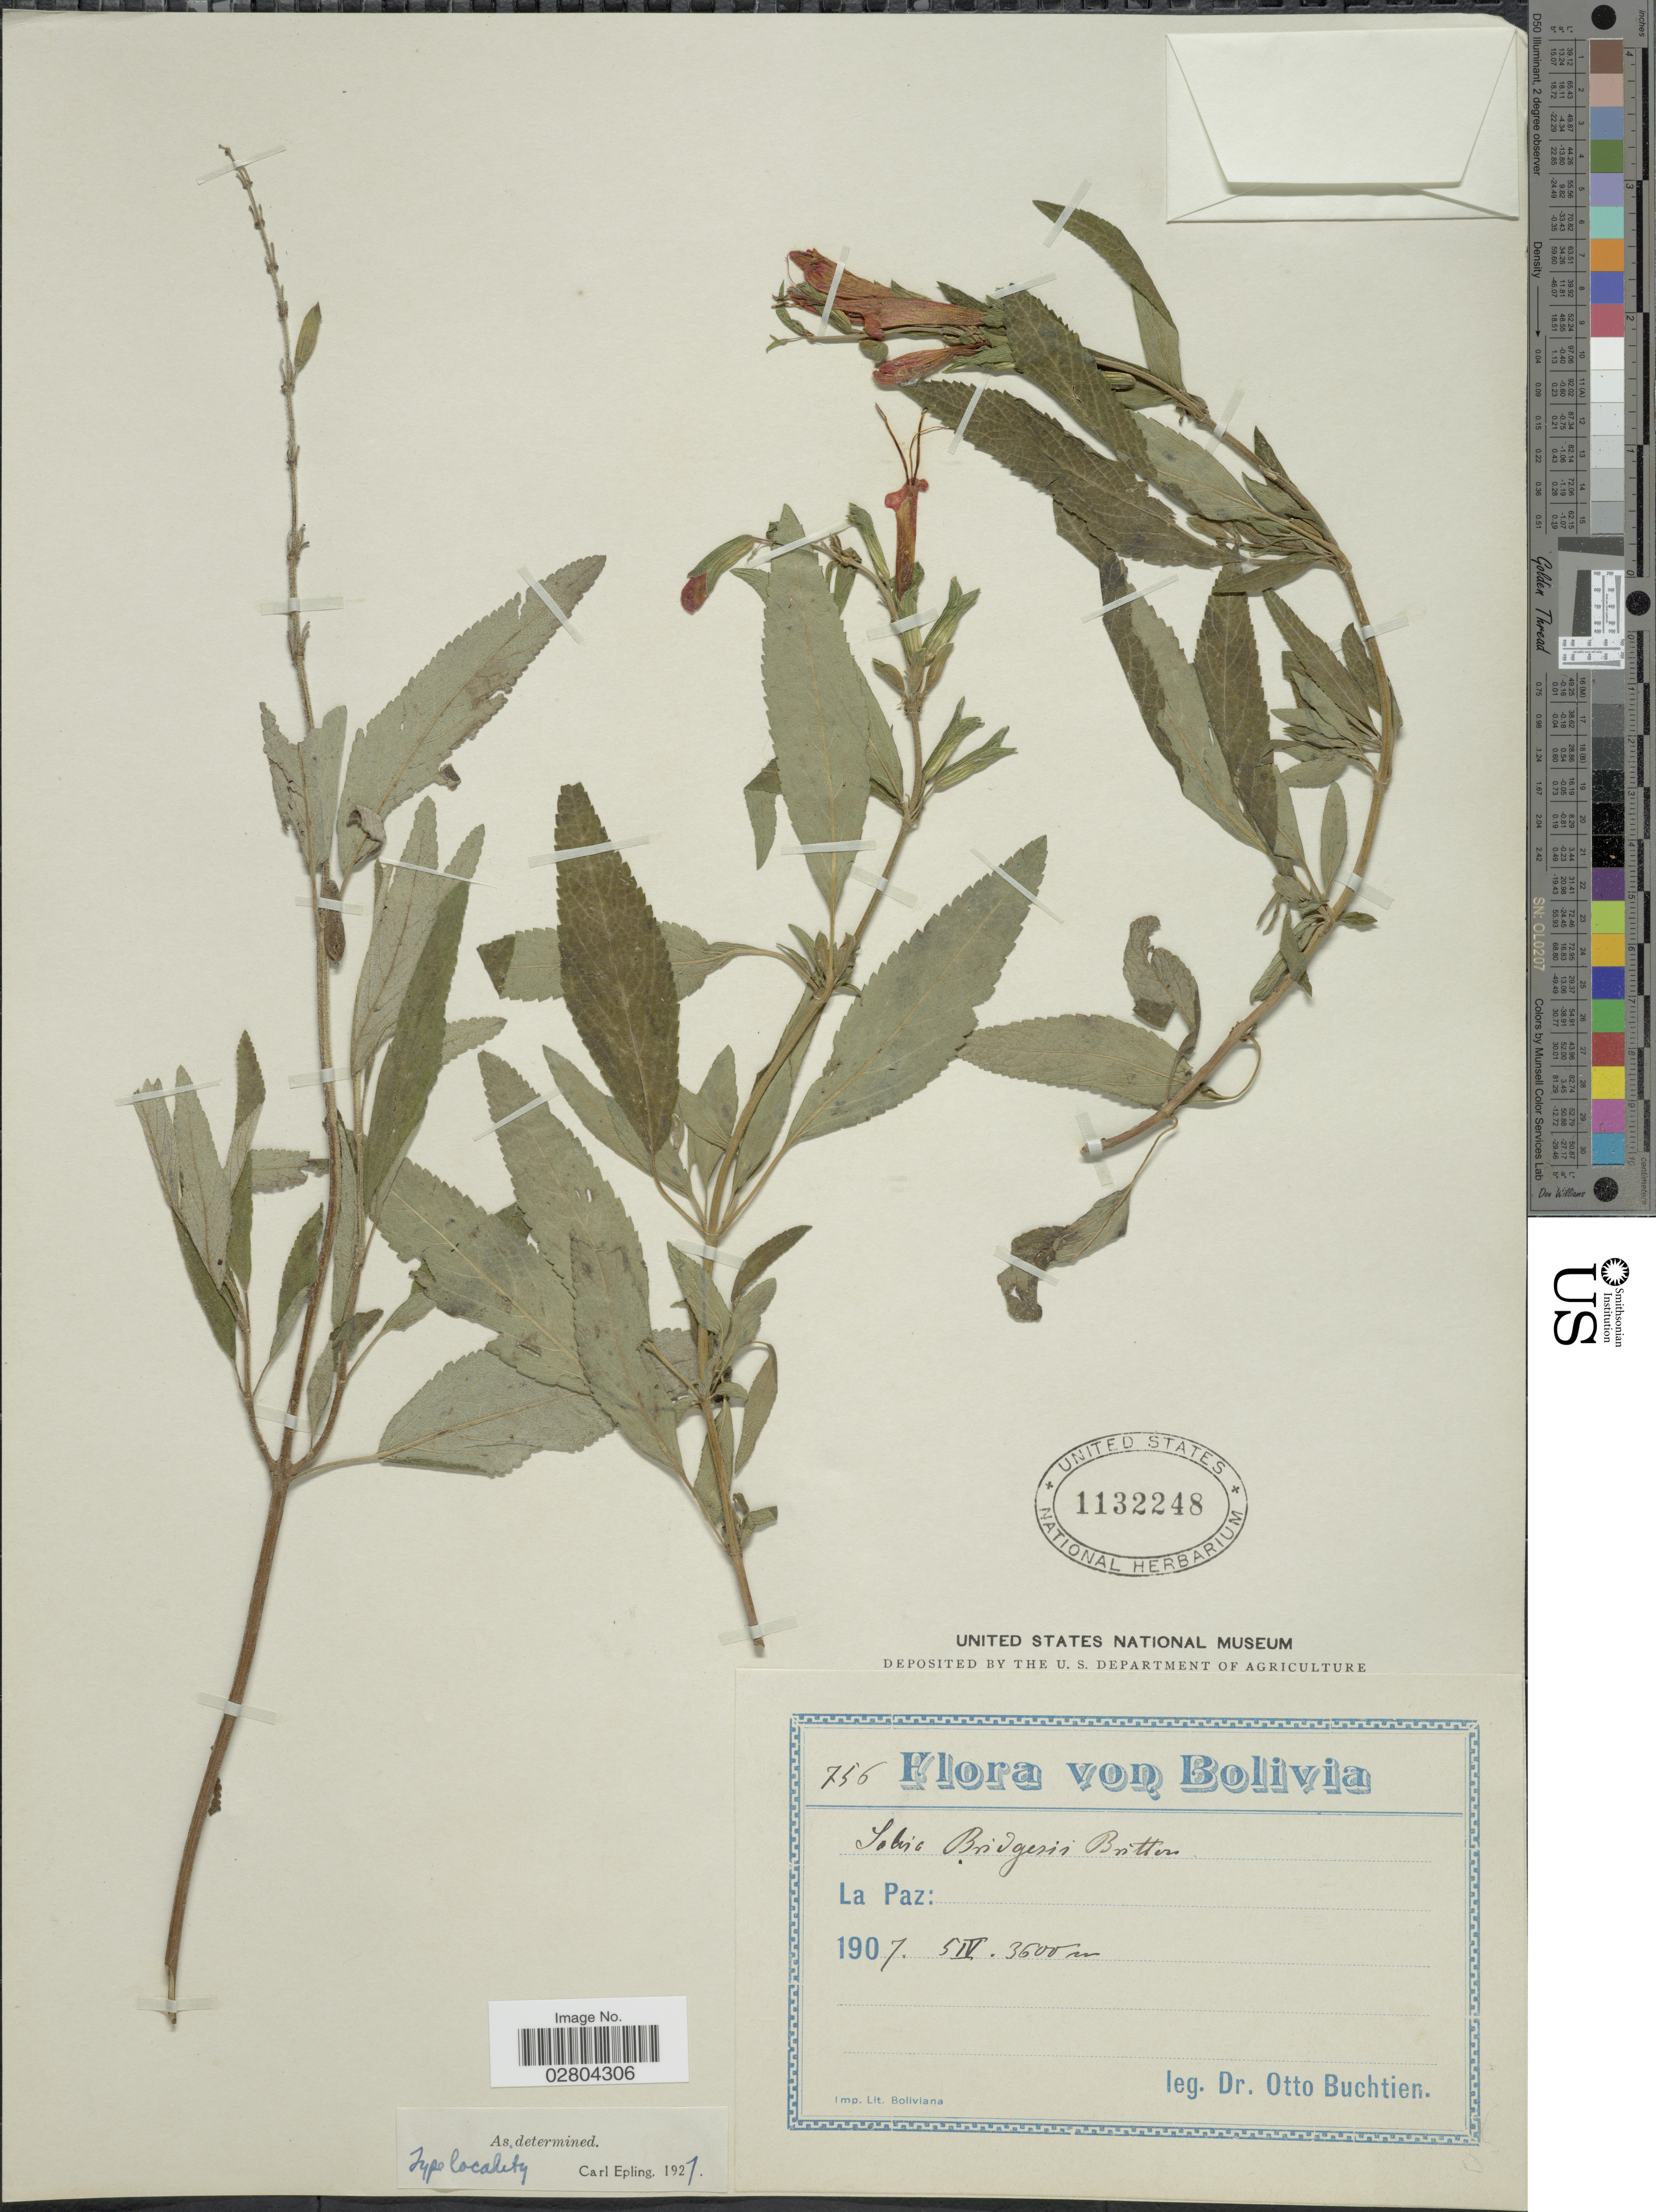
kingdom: Plantae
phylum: Tracheophyta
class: Magnoliopsida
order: Lamiales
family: Lamiaceae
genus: Salvia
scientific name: Salvia haenkei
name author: Benth.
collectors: O. Buchtien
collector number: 756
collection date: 1907-04-05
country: Bolivia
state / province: La Paz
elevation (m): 3600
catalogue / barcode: US 1132248